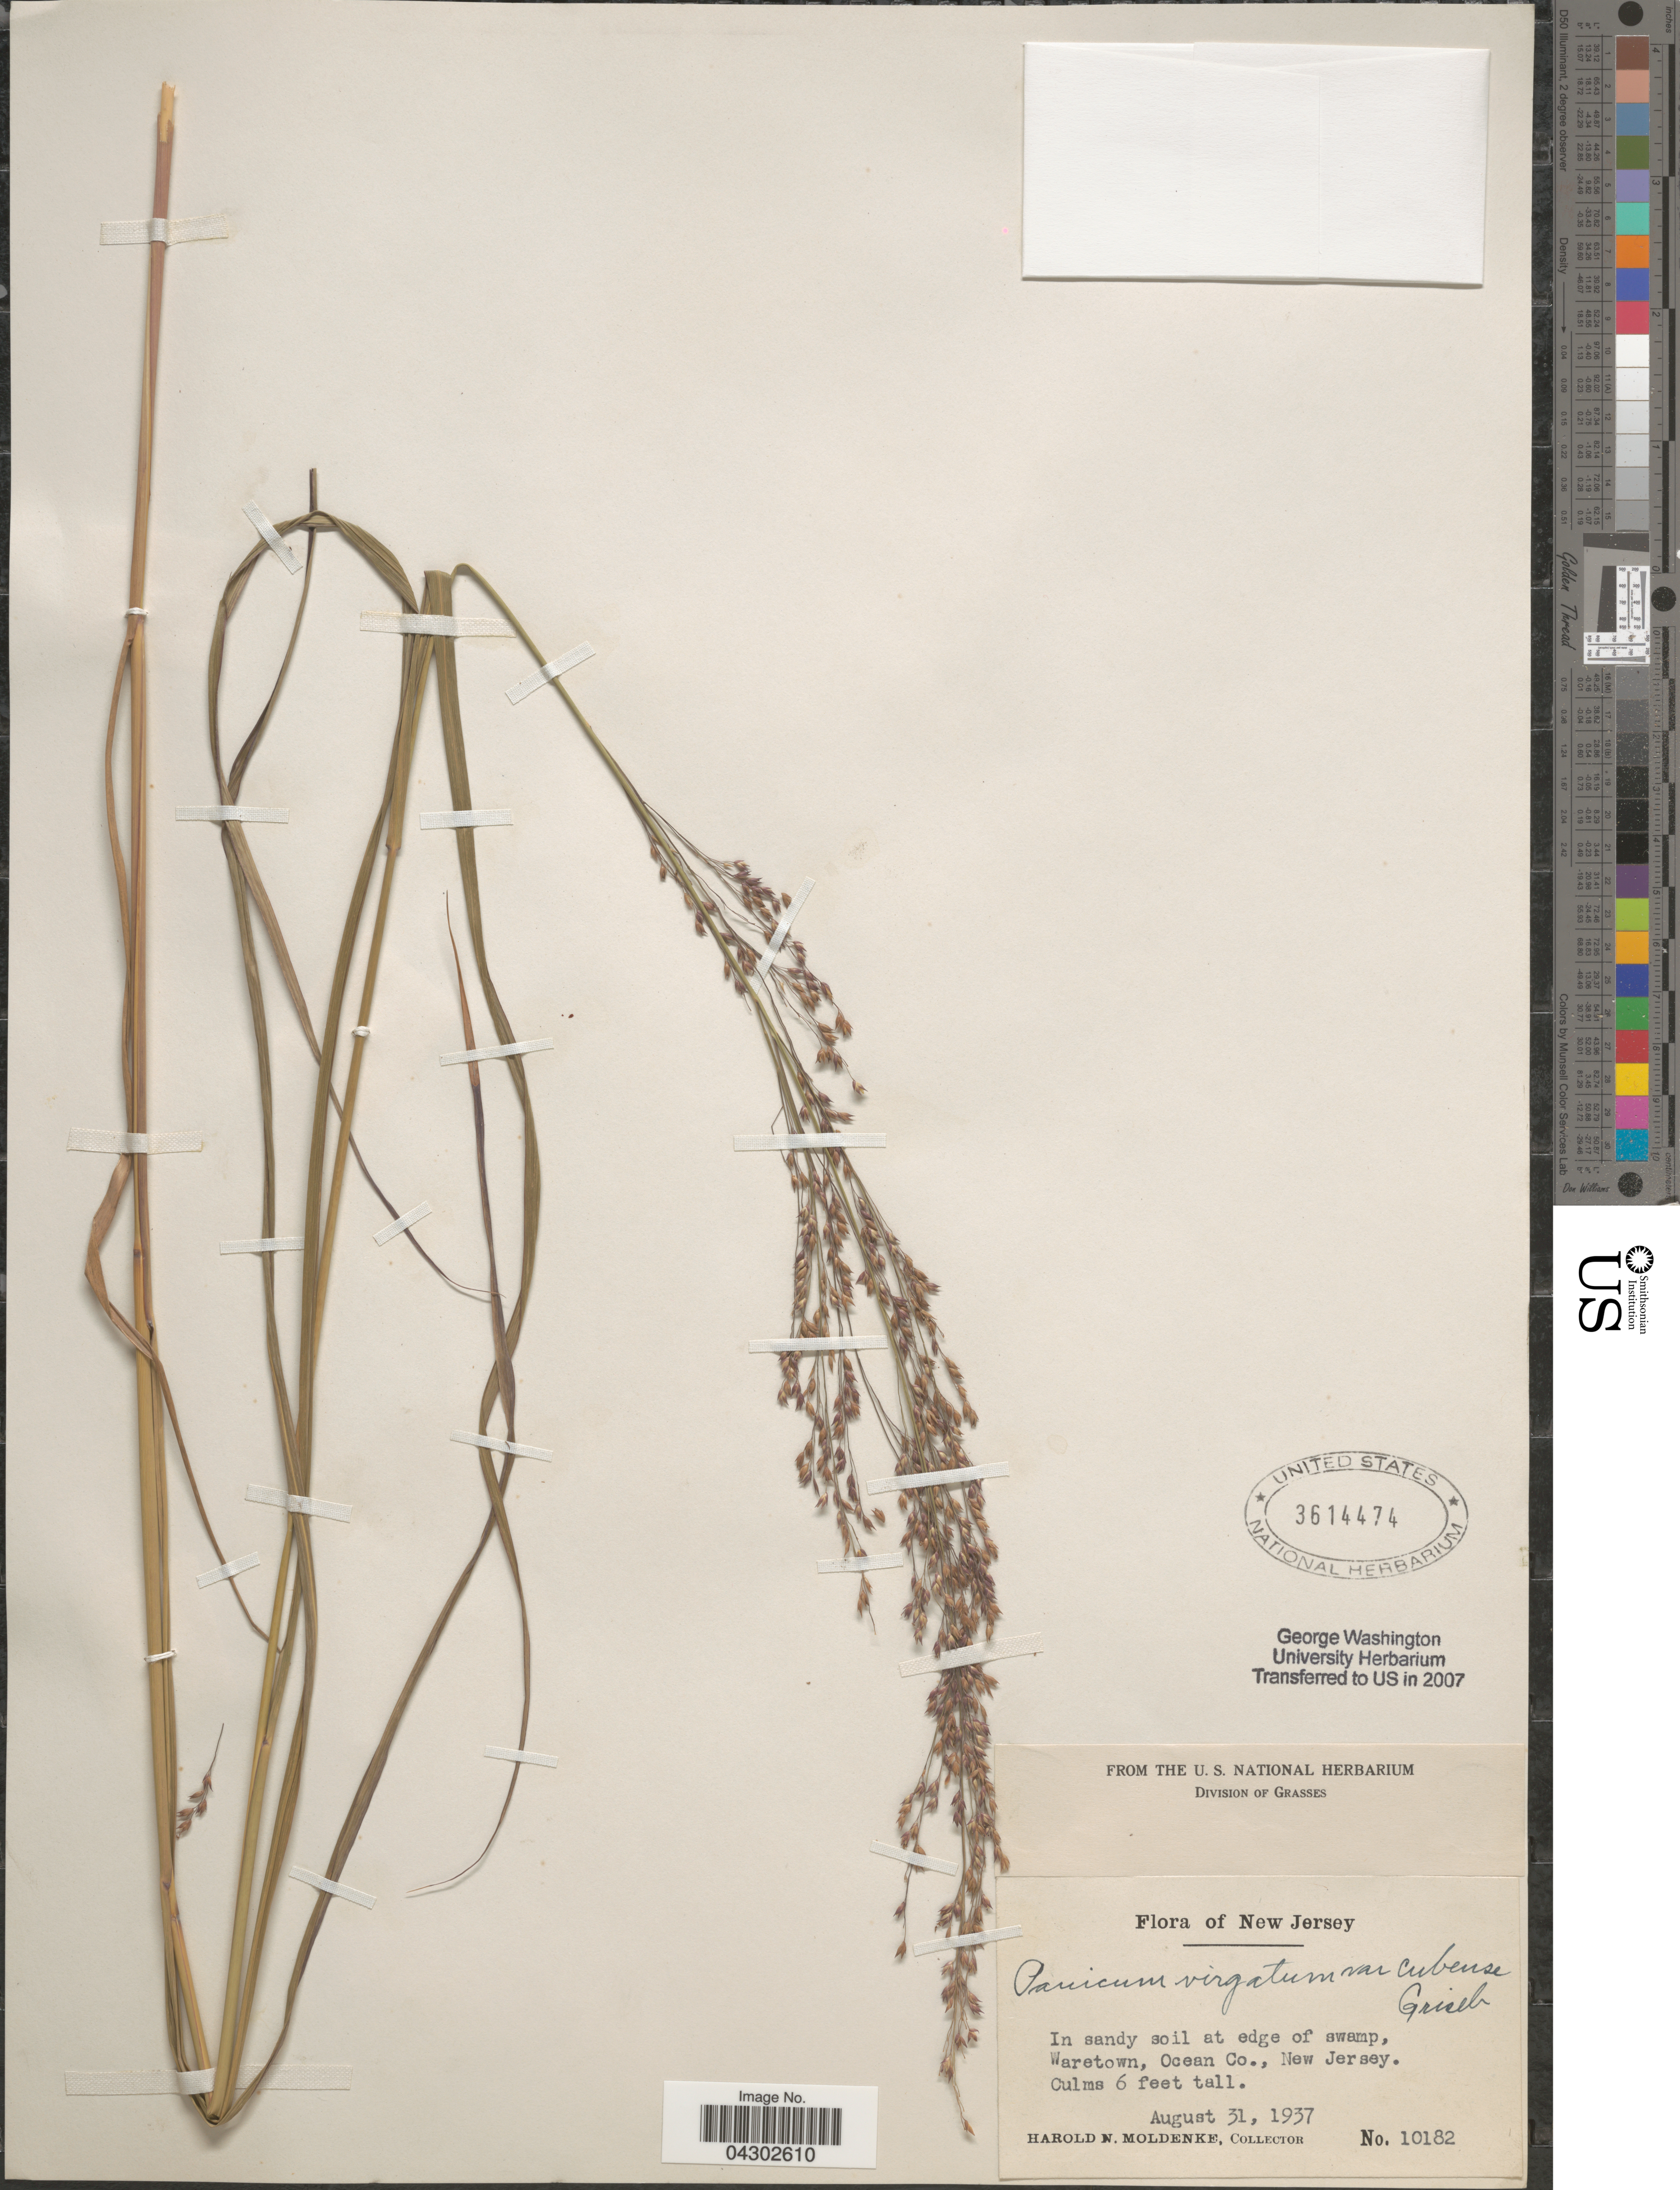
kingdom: Plantae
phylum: Tracheophyta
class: Liliopsida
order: Poales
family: Poaceae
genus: Panicum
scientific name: Panicum virgatum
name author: L.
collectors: H. N. Moldenke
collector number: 10182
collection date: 1937-08-31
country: United States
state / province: New Jersey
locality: In sandy soil at edge of swamp, Waretown, Ocean Co.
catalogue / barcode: US 3614474